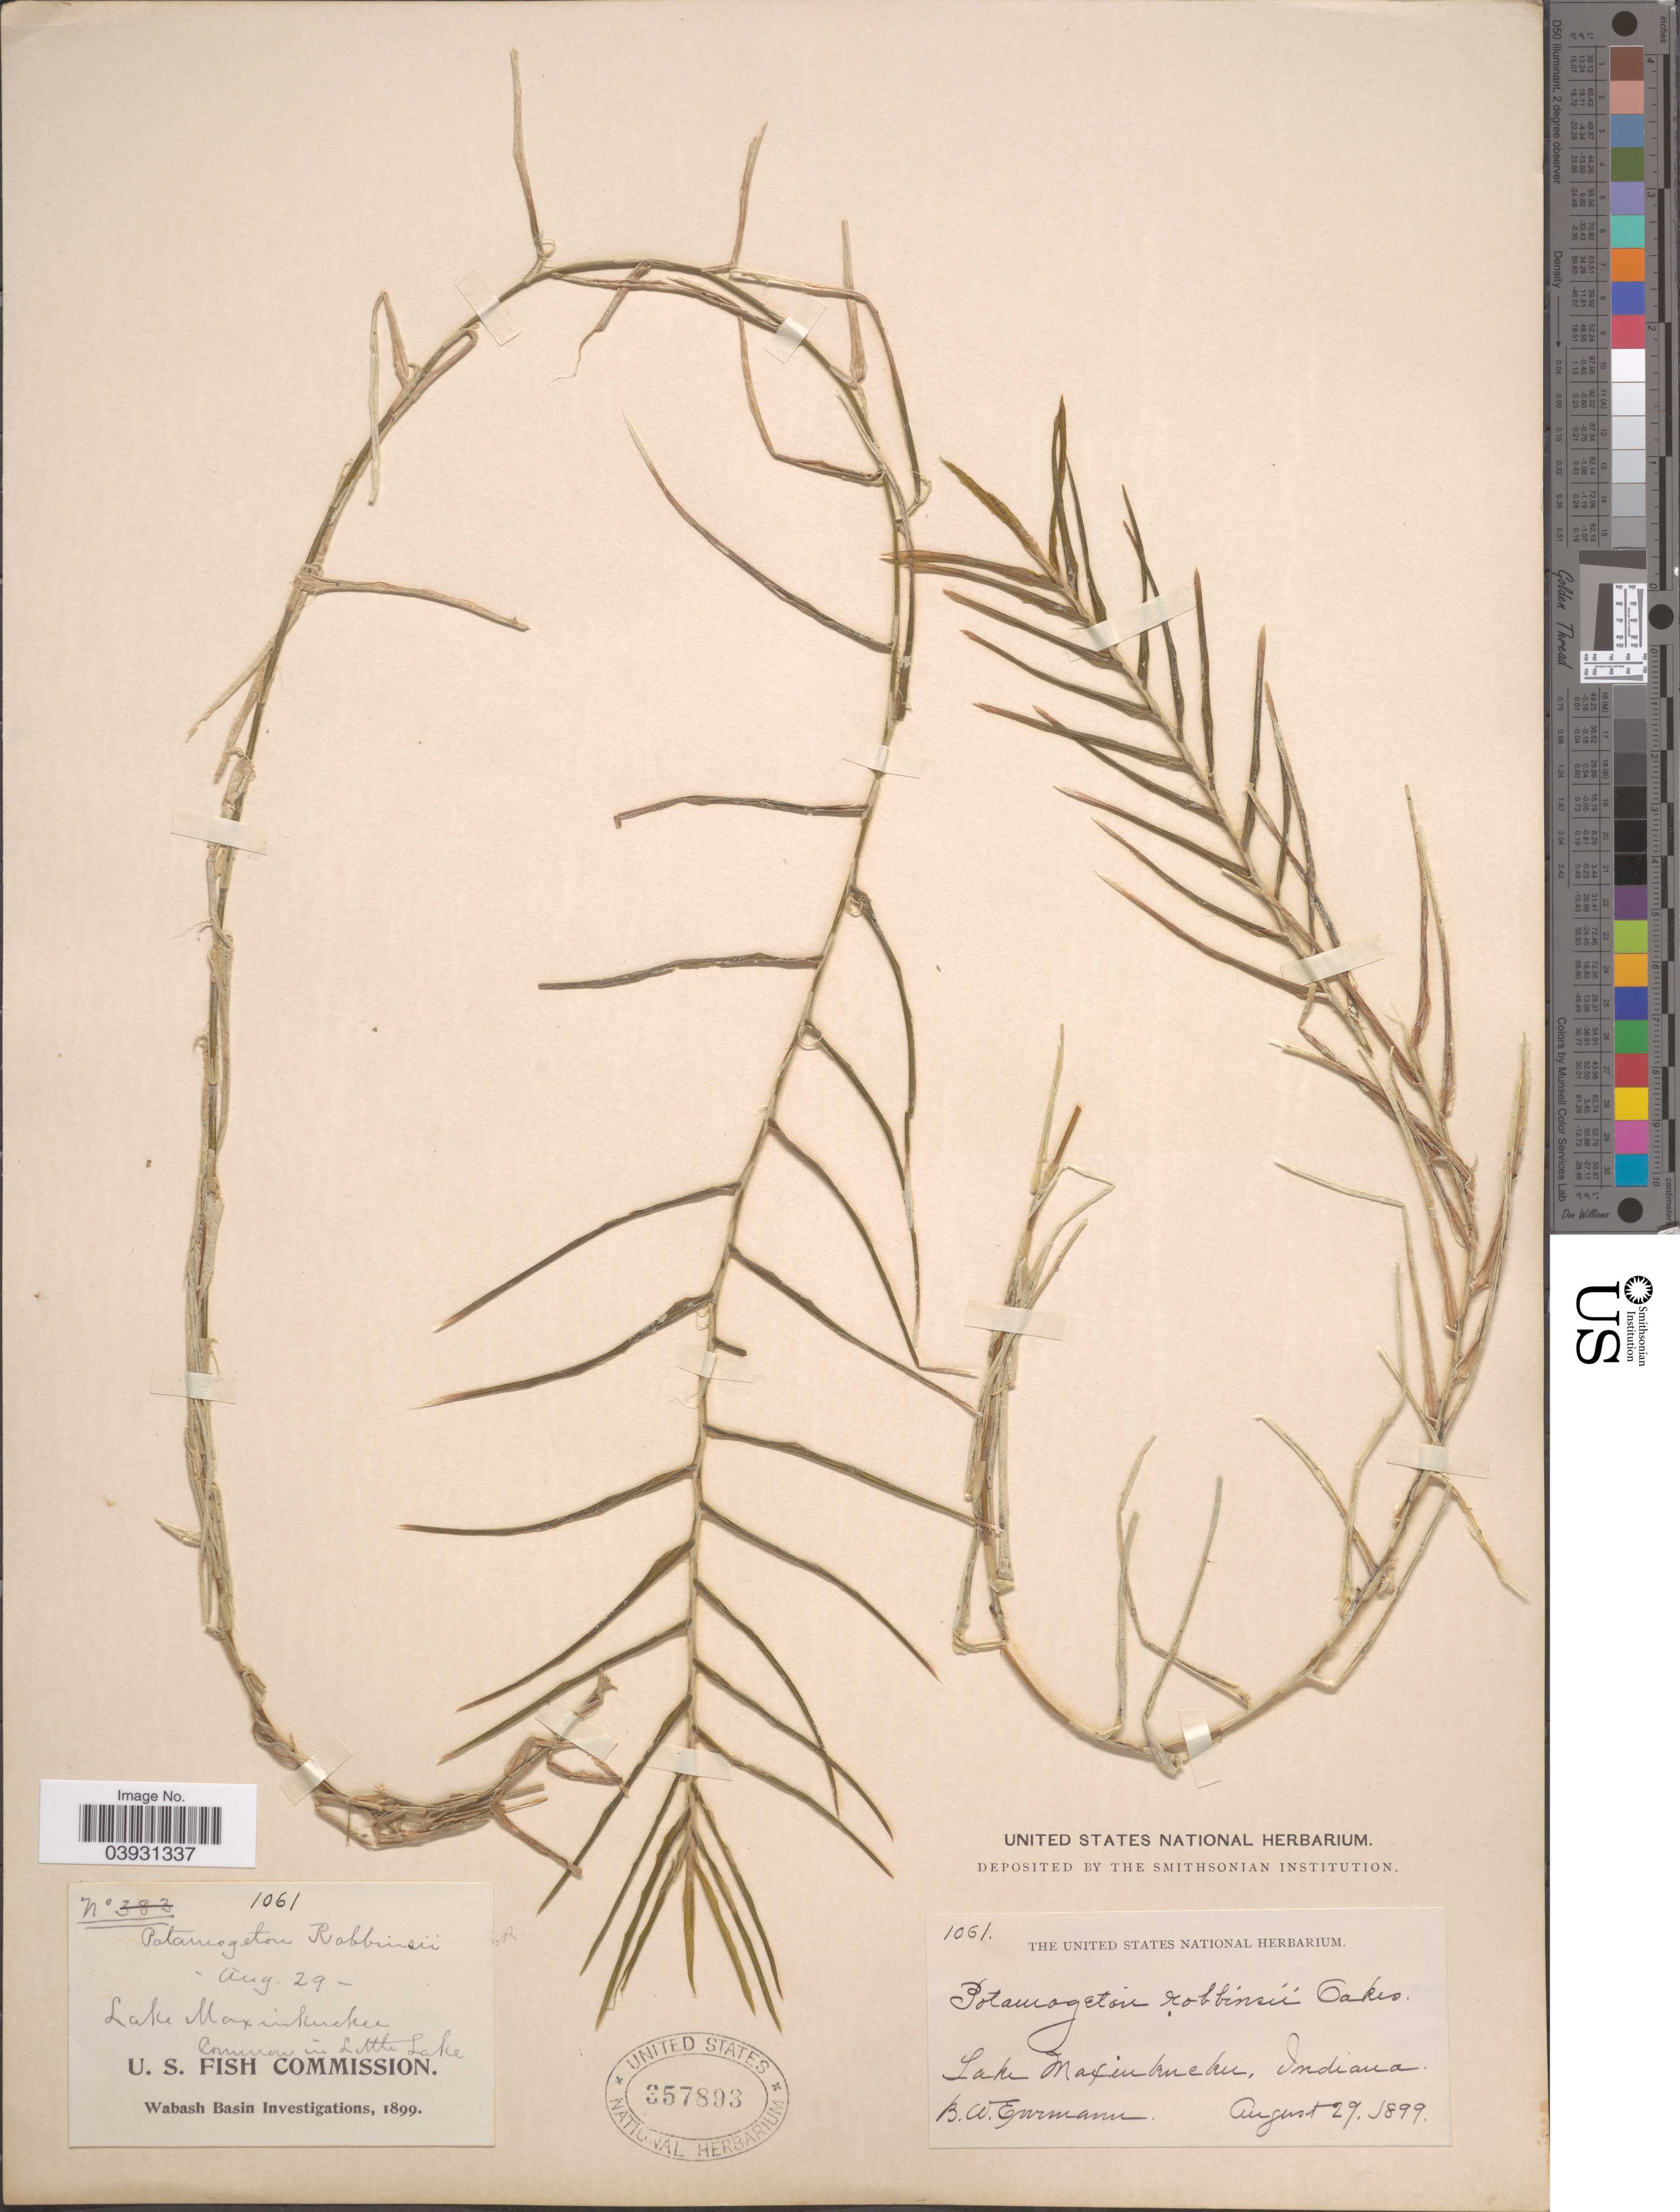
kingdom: Plantae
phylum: Tracheophyta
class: Liliopsida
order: Alismatales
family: Potamogetonaceae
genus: Potamogeton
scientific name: Potamogeton robbinsii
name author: Oakes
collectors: B. W. Evermann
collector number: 1061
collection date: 1899-08-29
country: United States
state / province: Indiana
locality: Lake Maxinkuckee. Little Lake.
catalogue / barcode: US 357893